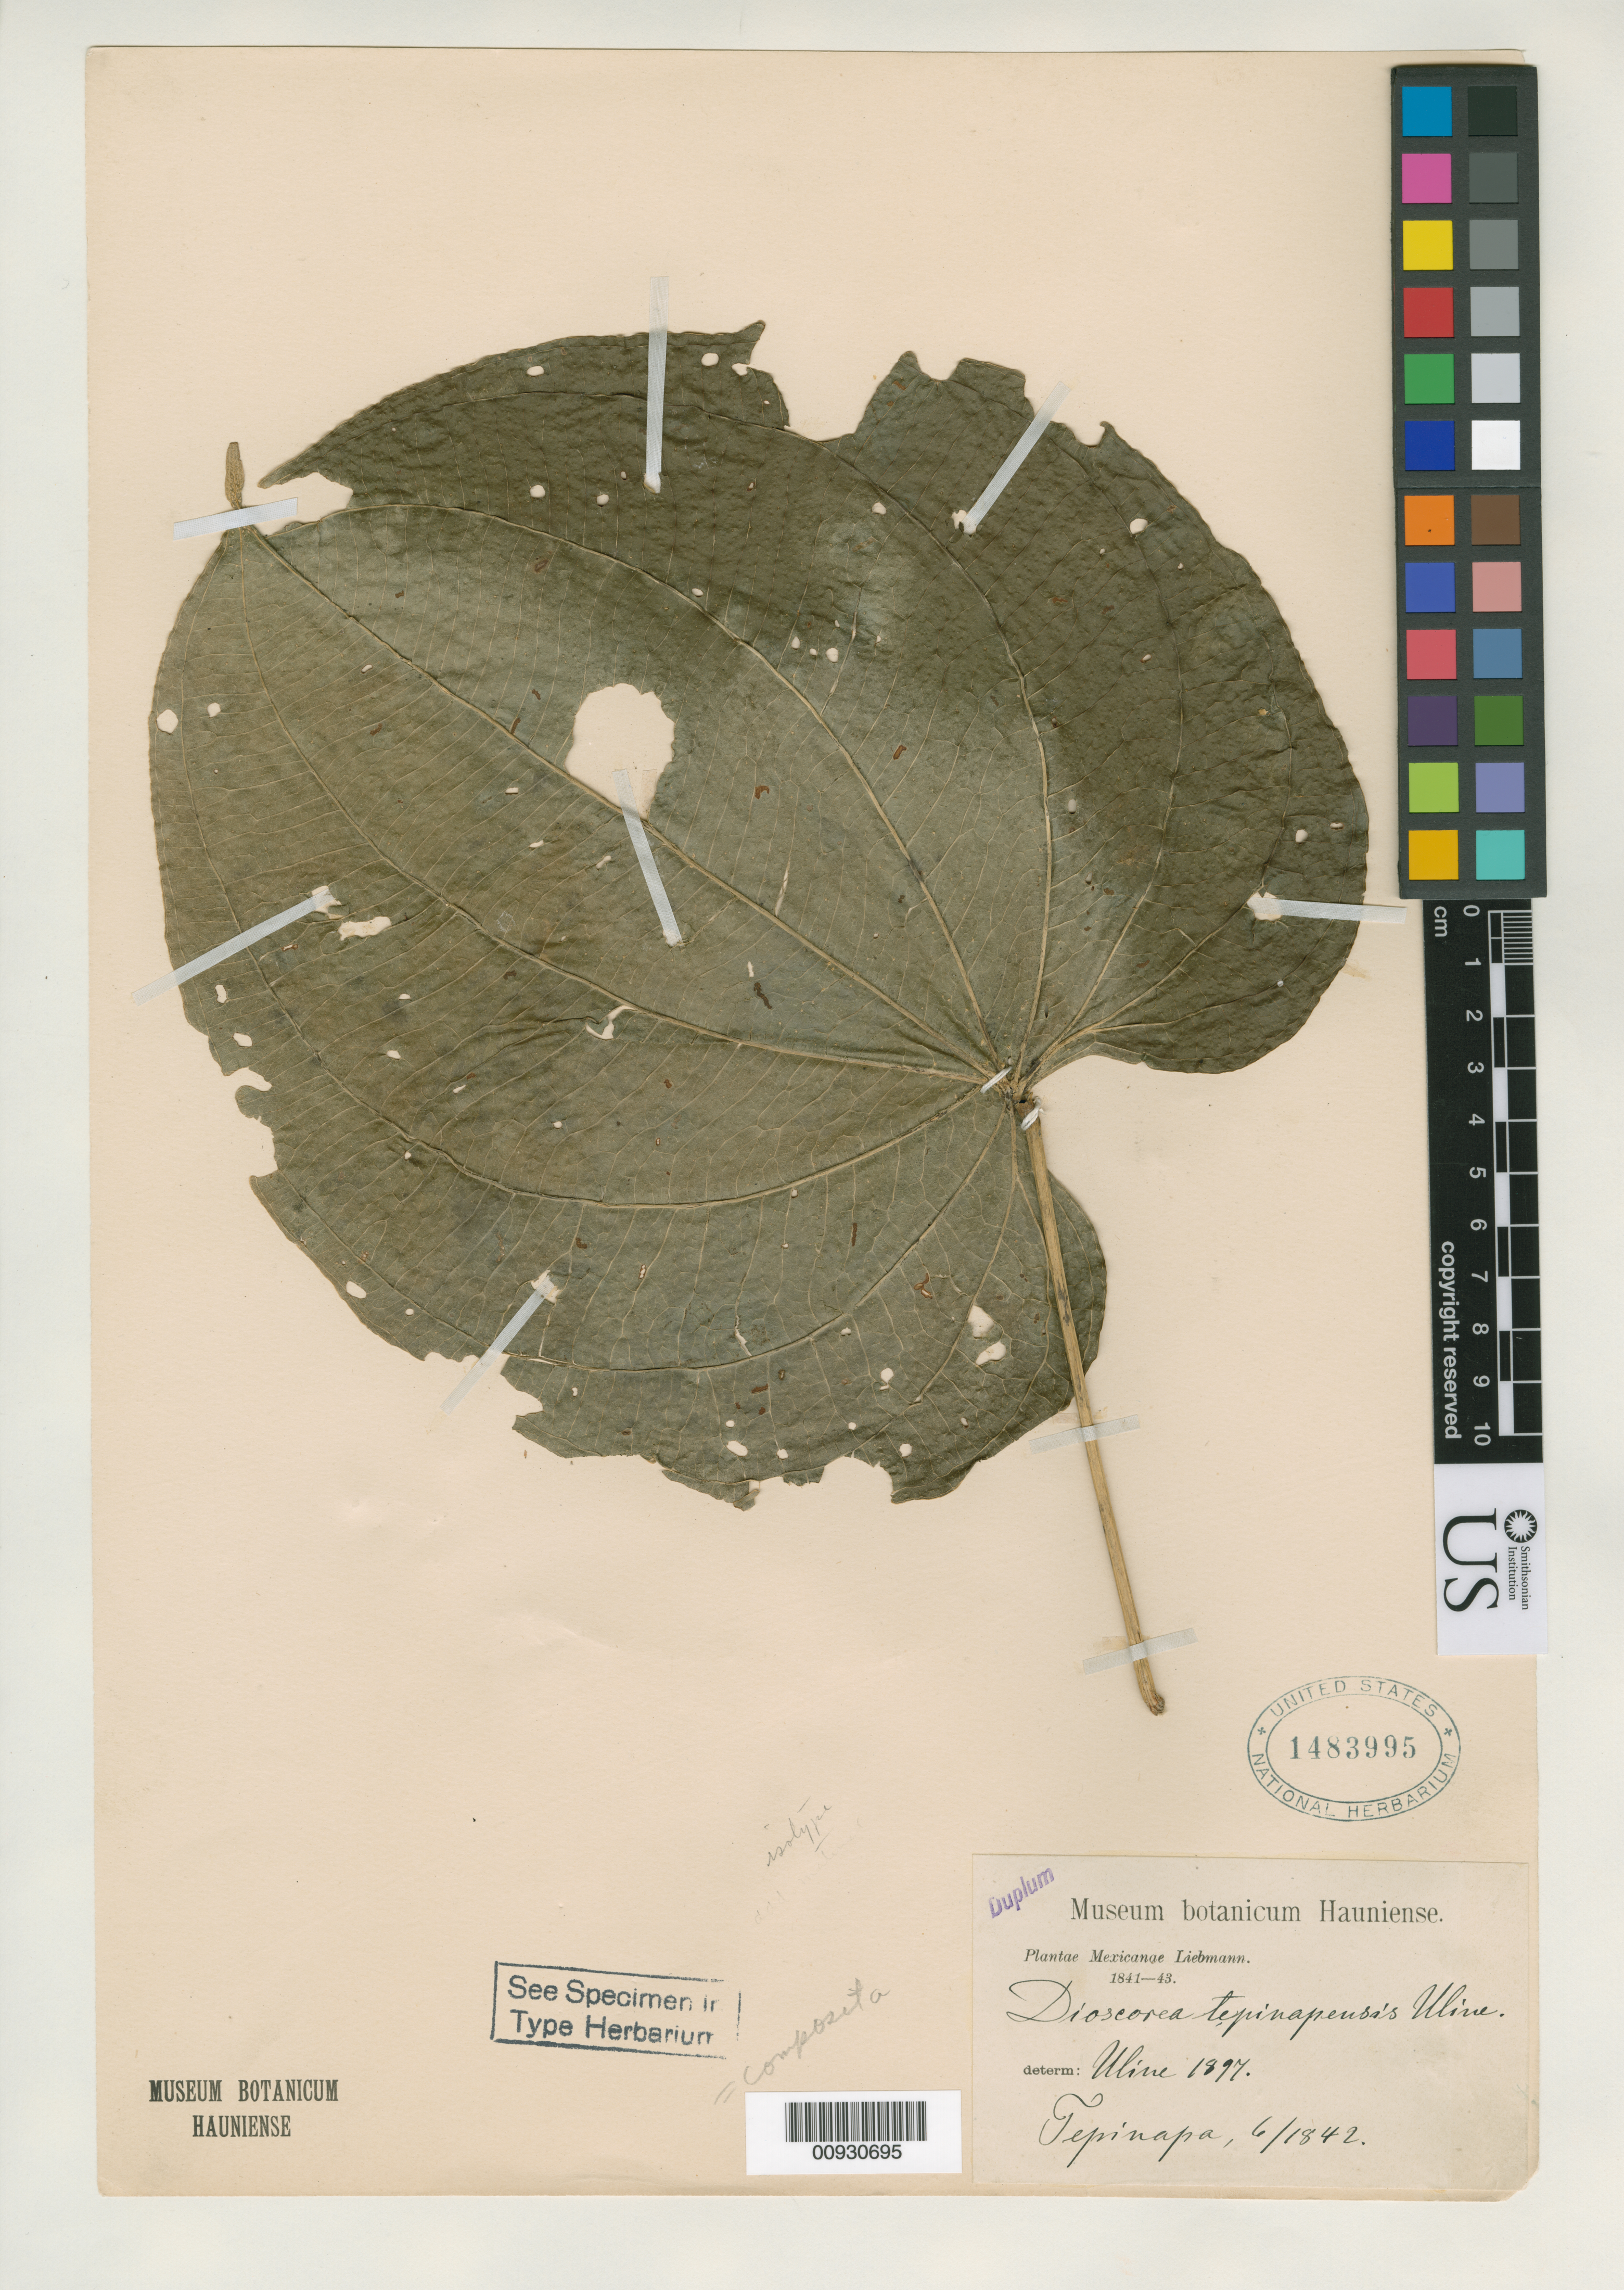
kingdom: Plantae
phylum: Tracheophyta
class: Liliopsida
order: Dioscoreales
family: Dioscoreaceae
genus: Dioscorea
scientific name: Dioscorea tepinapensis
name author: Uline ex R. Knuth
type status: Isolectotype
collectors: F. M. Liebmann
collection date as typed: Jun 1842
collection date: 1842-06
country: Mexico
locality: Tepinapa.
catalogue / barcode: US 1483995